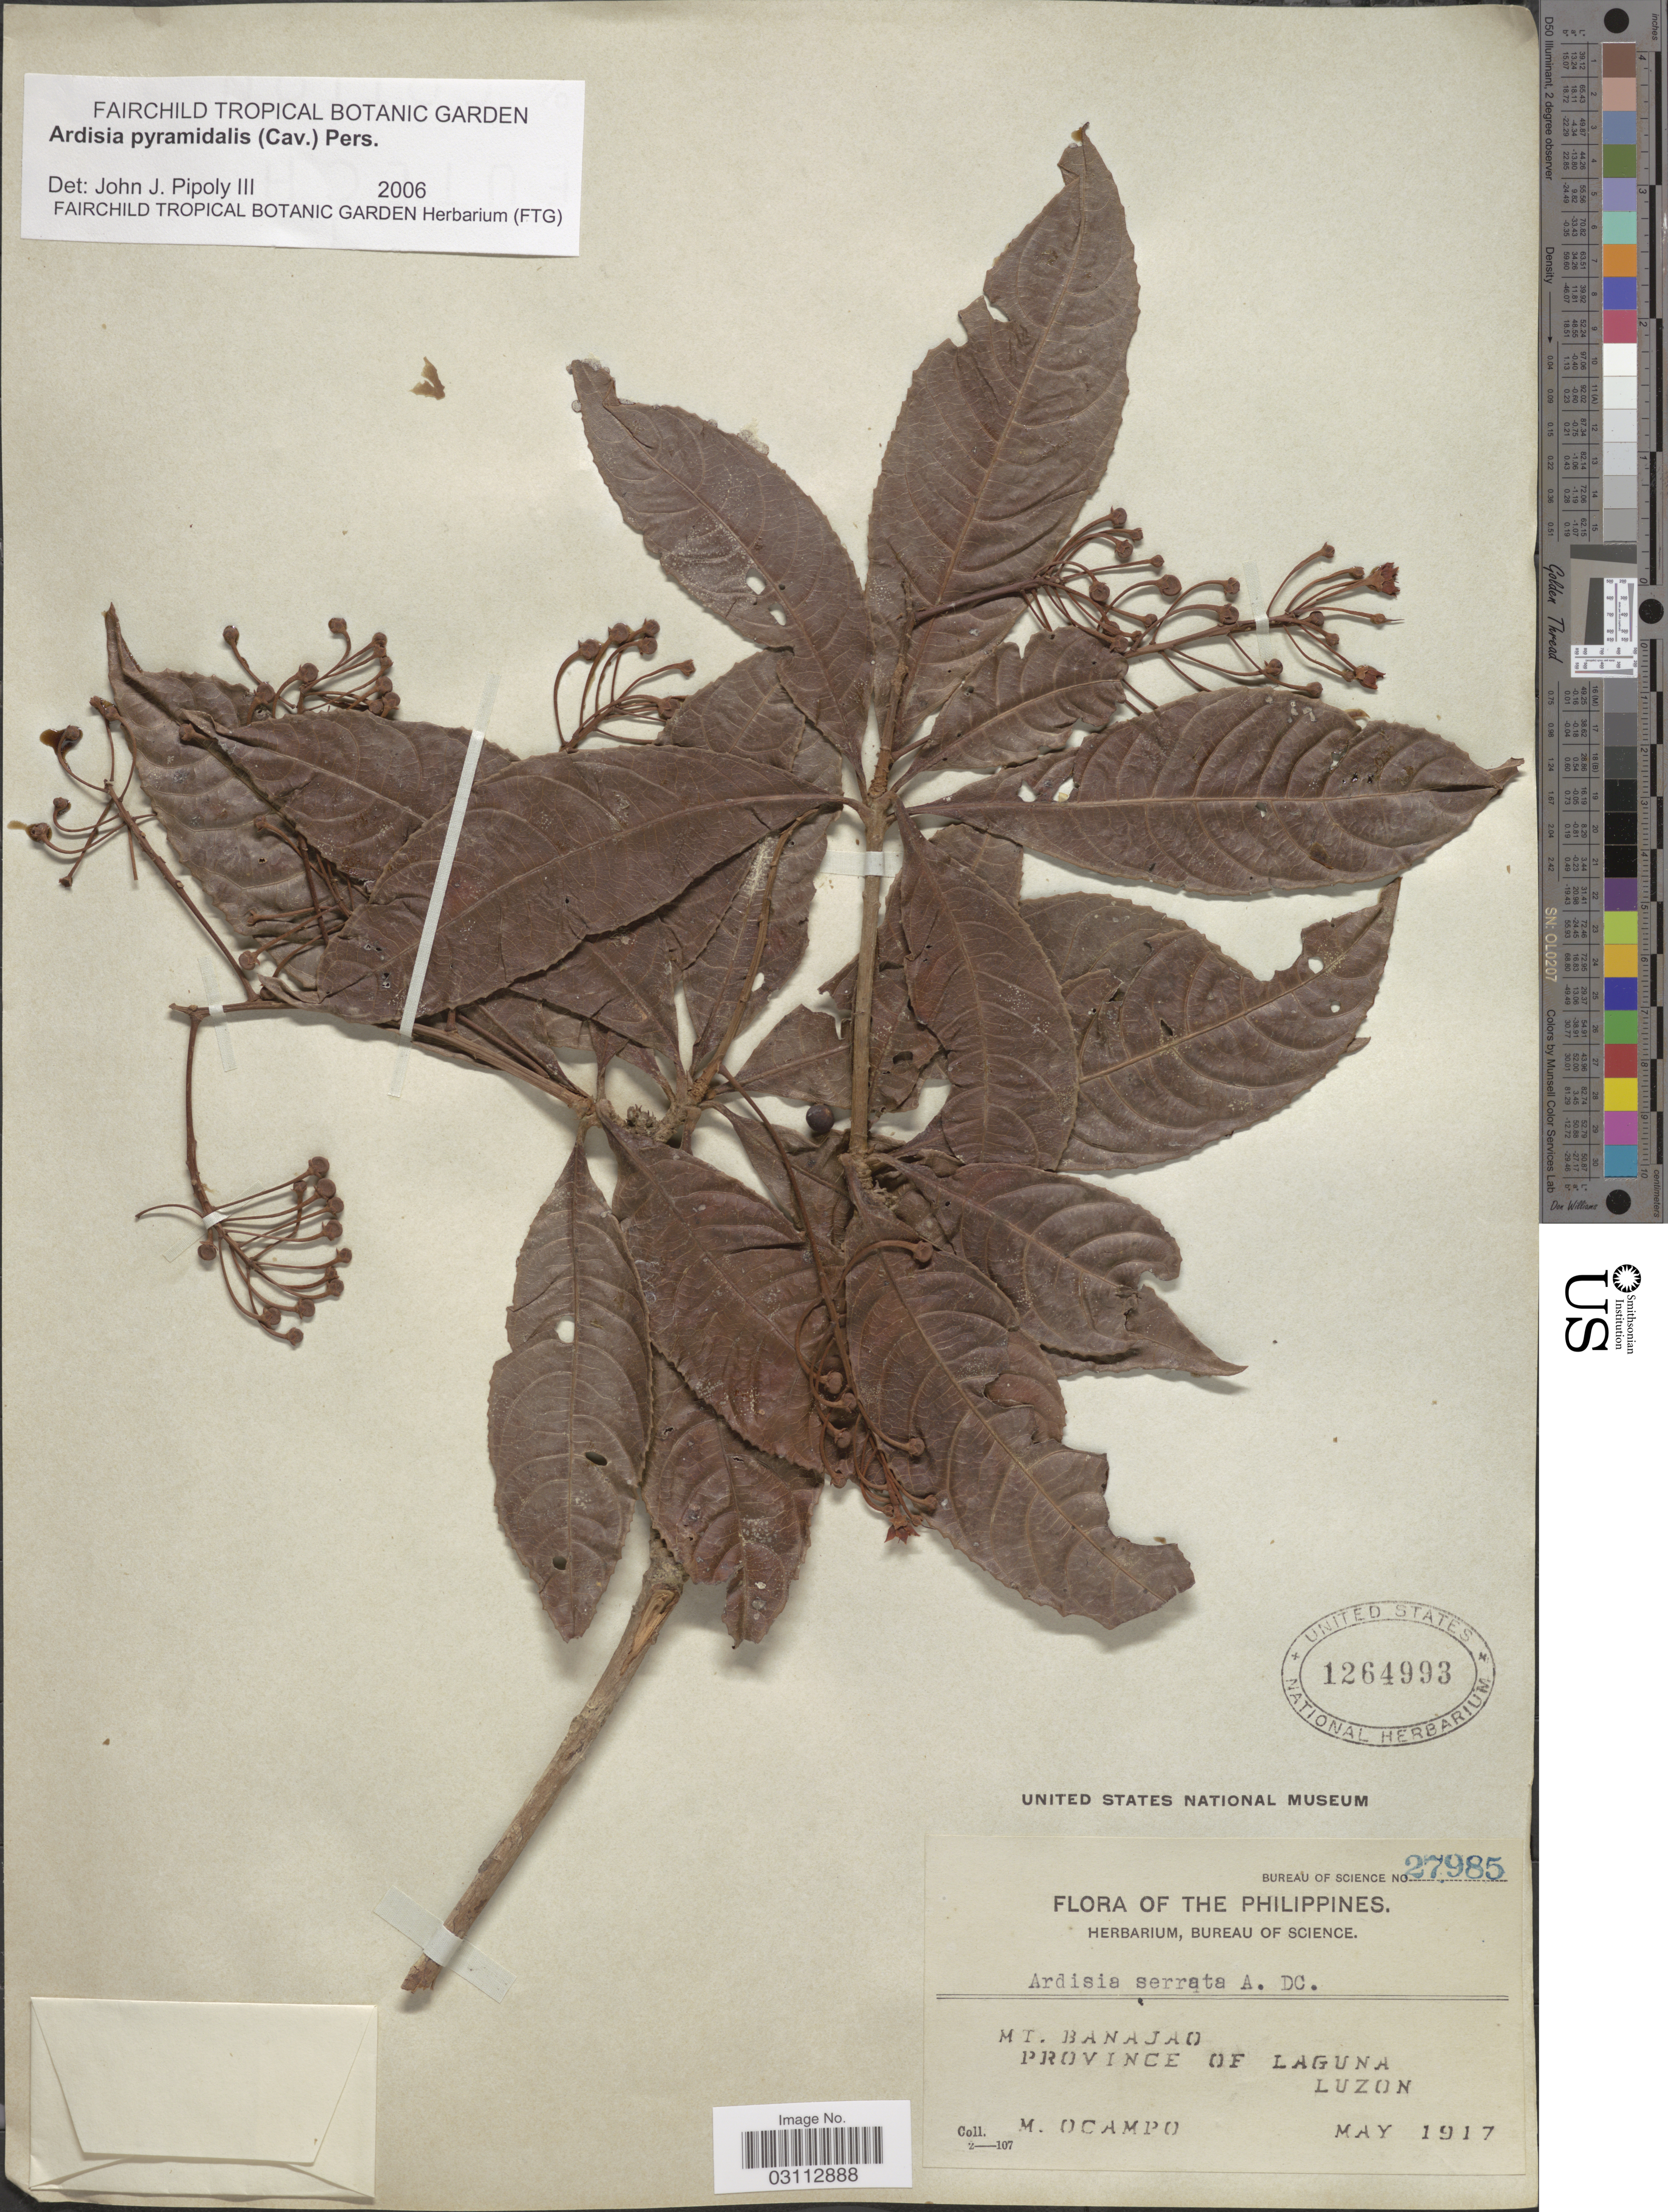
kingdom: Plantae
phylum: Tracheophyta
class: Magnoliopsida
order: Ericales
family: Primulaceae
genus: Ardisia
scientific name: Ardisia pyramidalis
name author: (Cav.) Pers.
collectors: M. Ocampo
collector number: Bureau of Science 27985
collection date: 1917-05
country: Philippines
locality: Mt. Banajao. Province of Laguna. Luzon.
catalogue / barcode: US 1264993